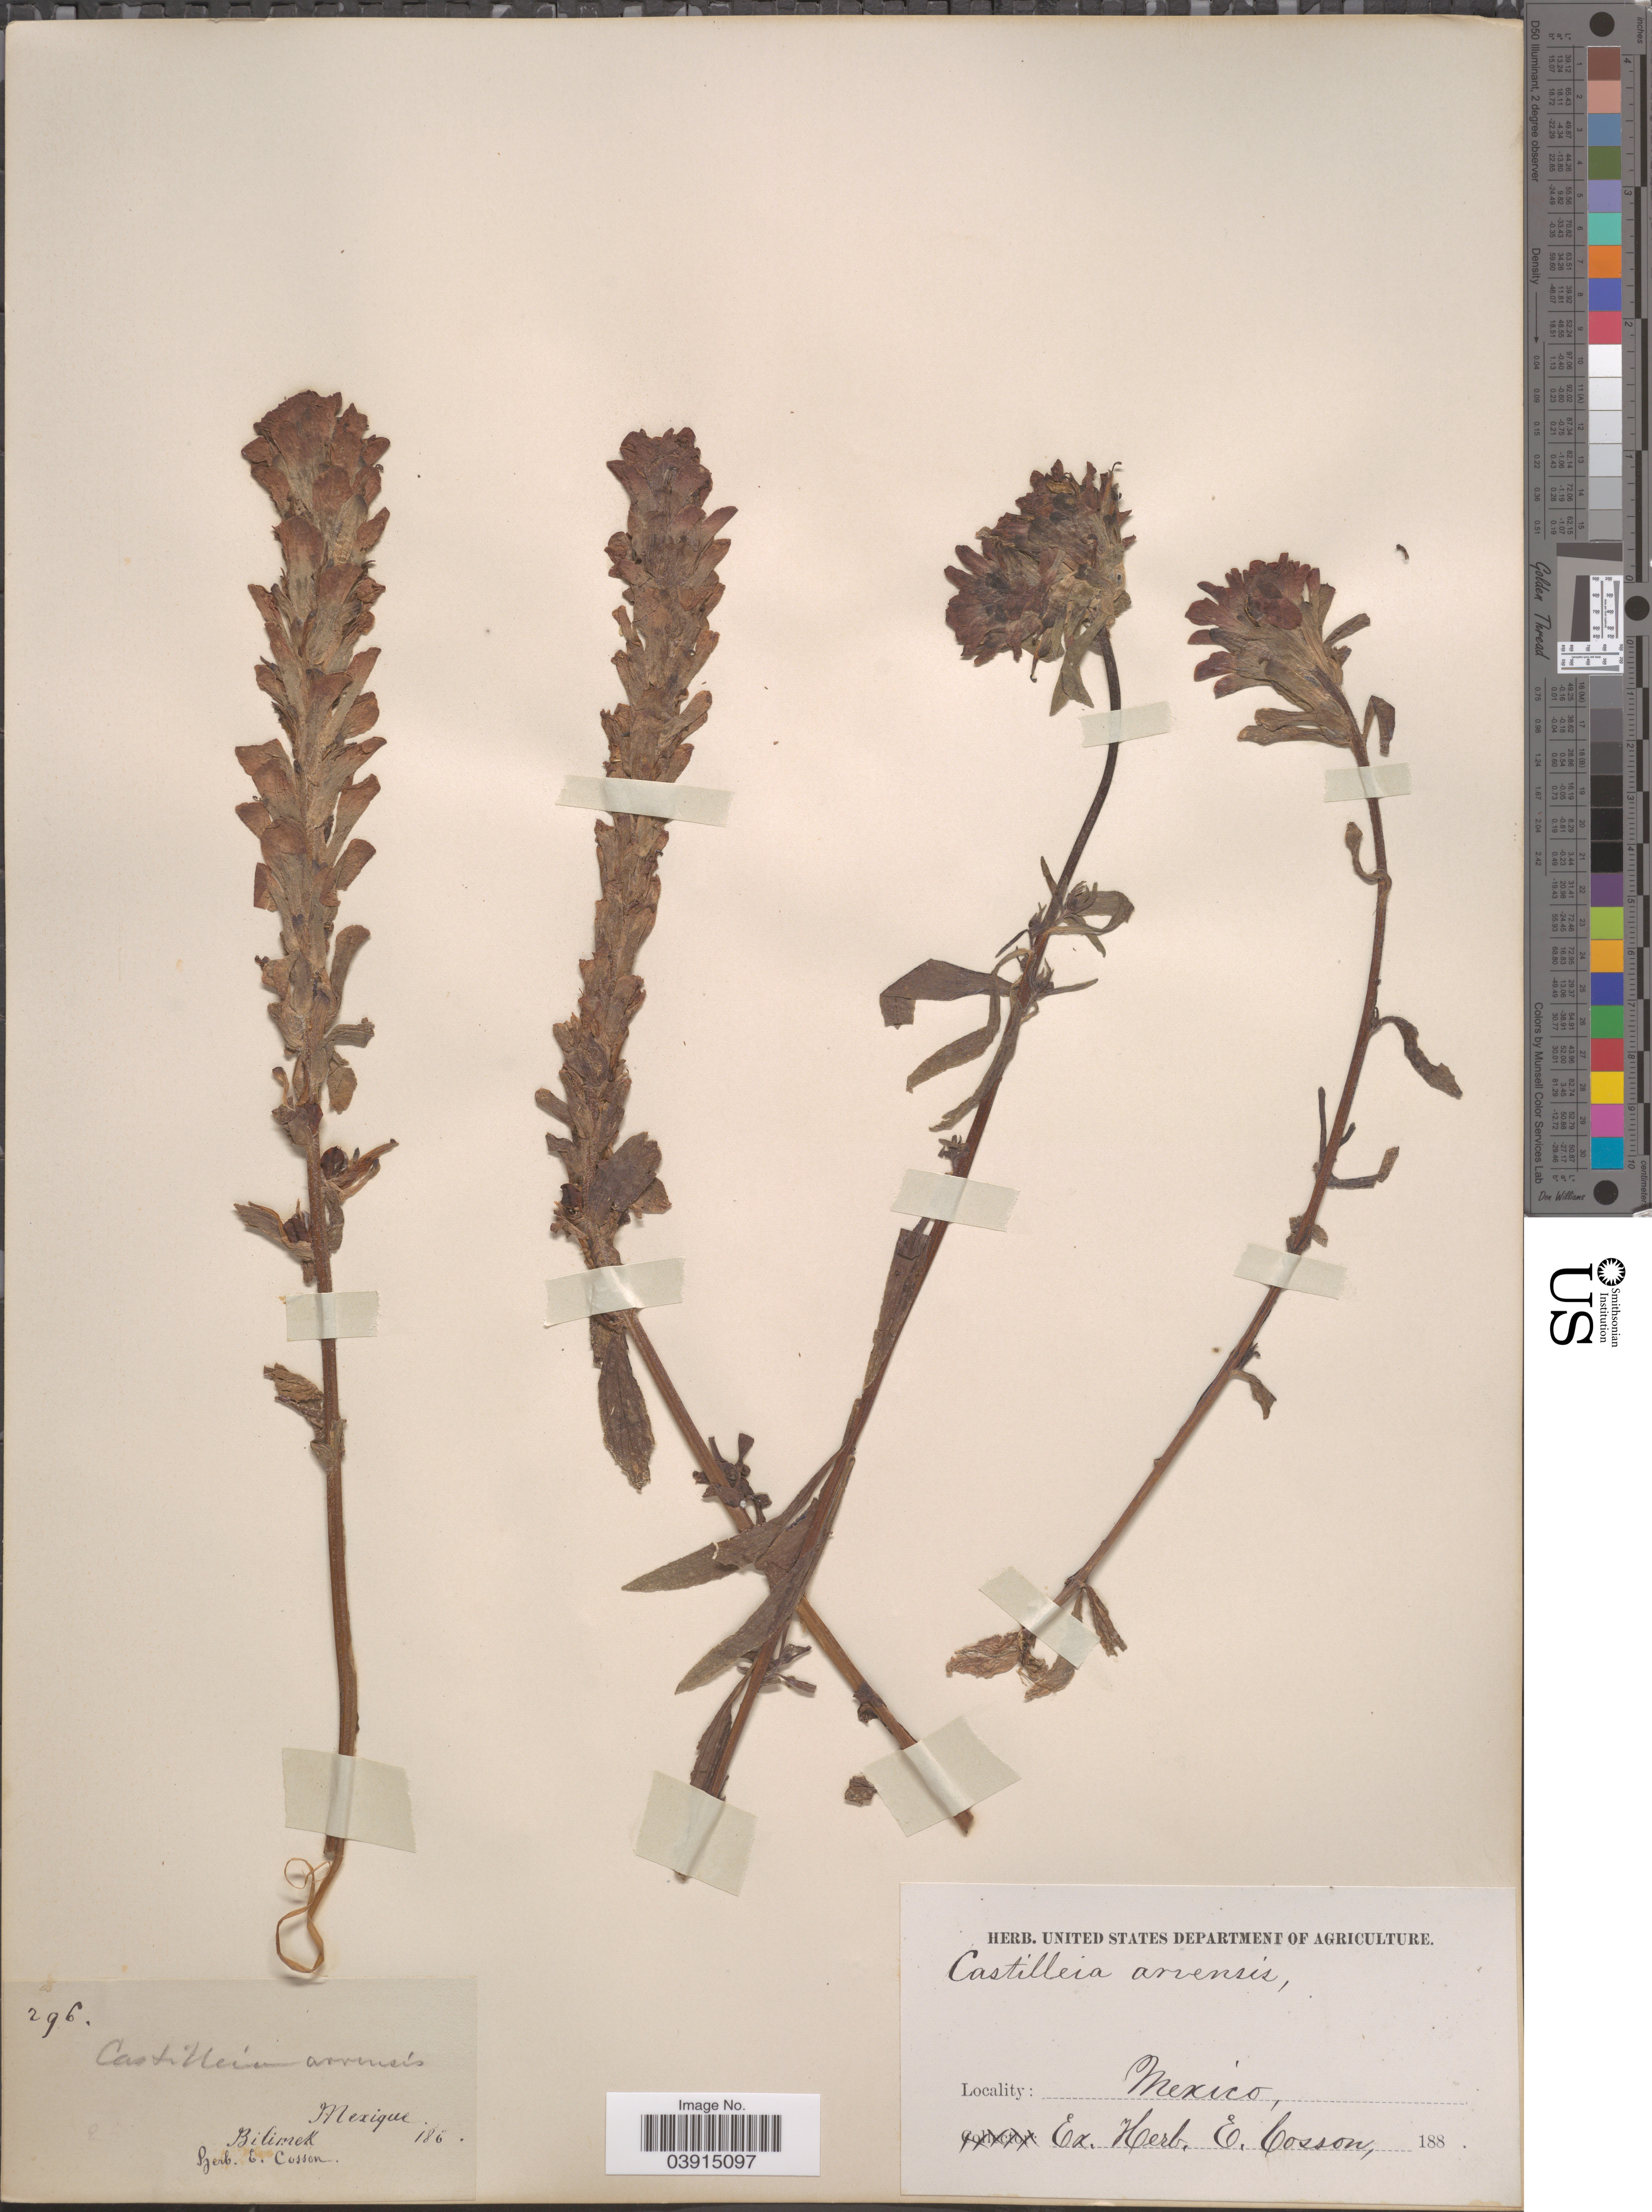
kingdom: Plantae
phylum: Tracheophyta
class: Magnoliopsida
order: Lamiales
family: Orobanchaceae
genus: Castilleja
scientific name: Castilleja arvensis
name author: Schltdl. & Cham.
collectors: -. Bilimek & ex herb. Cosson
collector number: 296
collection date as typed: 186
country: Mexico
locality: Bilimek.